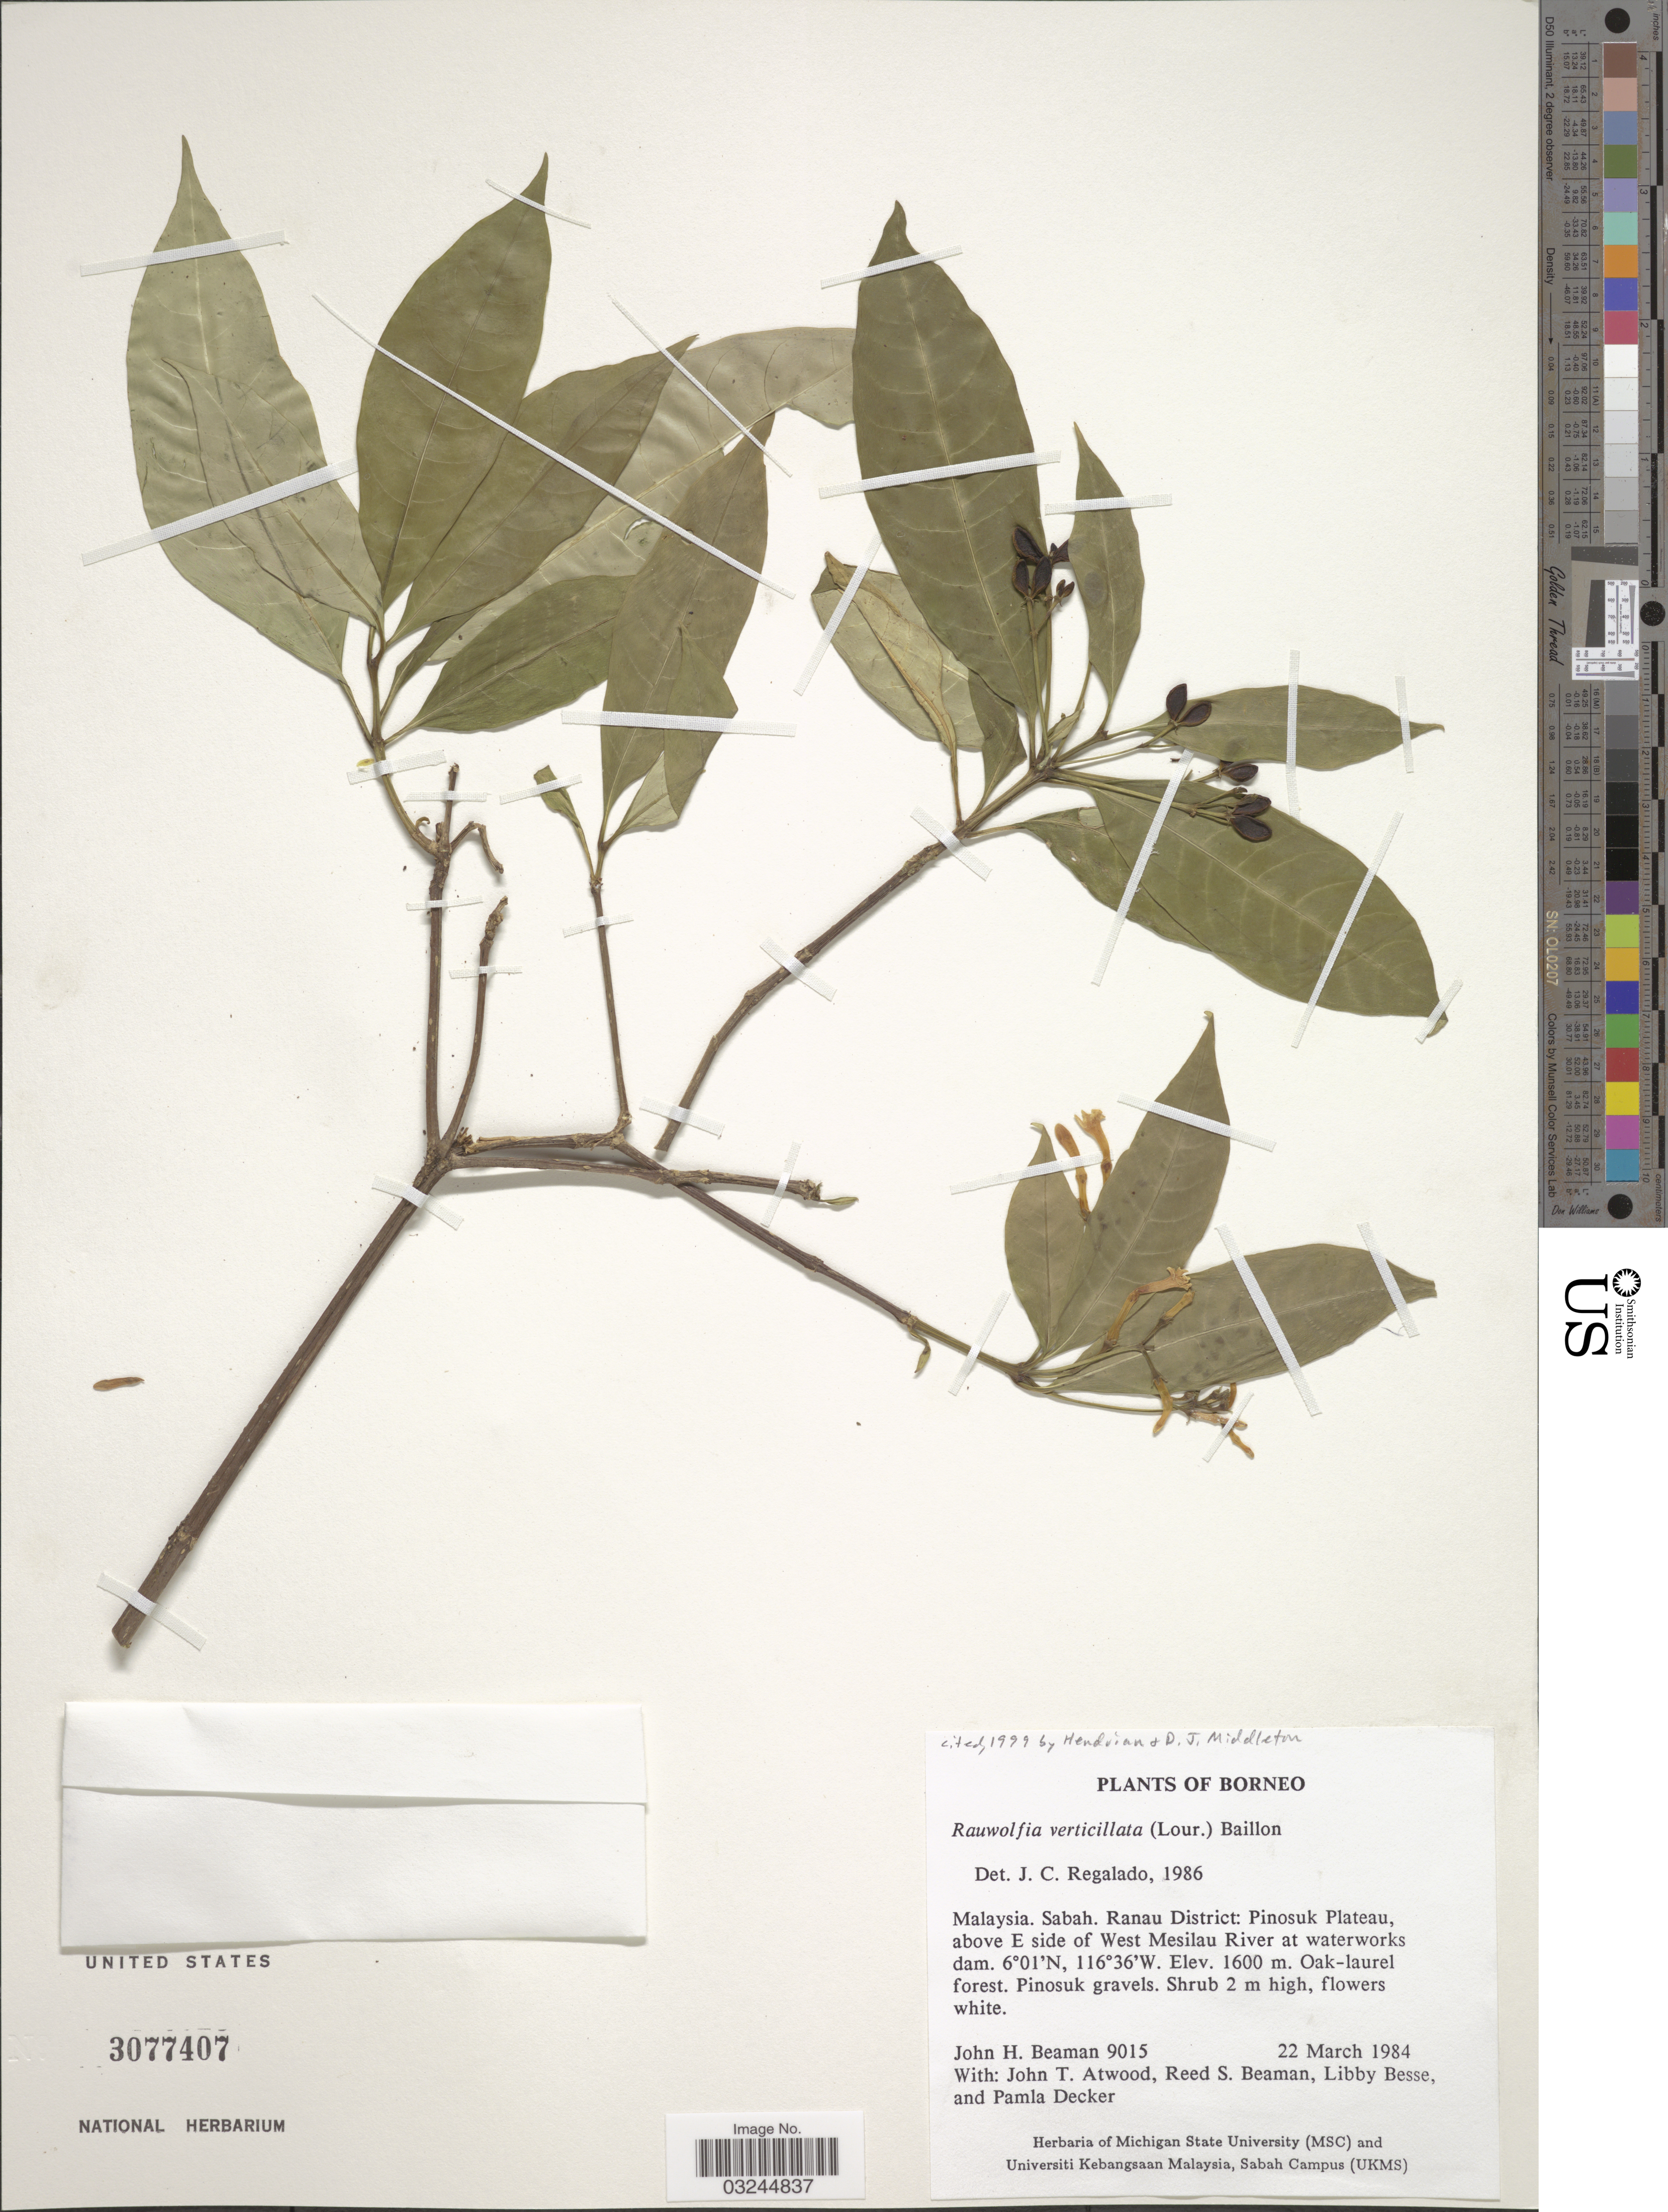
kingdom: Plantae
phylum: Tracheophyta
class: Magnoliopsida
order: Gentianales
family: Apocynaceae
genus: Rauvolfia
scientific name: Rauvolfia verticillata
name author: (Lour.) Baill.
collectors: J. H. Beaman, J. T. Atwood, R. S. Beaman, L. Besse & P. Decker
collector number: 9015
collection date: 1984-03-22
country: Malaysia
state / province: Sabah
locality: Borneo. Ranau District: Pinosuk Plateau, above E side of West Mesilau River at waterworks dam.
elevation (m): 1600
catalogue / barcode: US 3077407